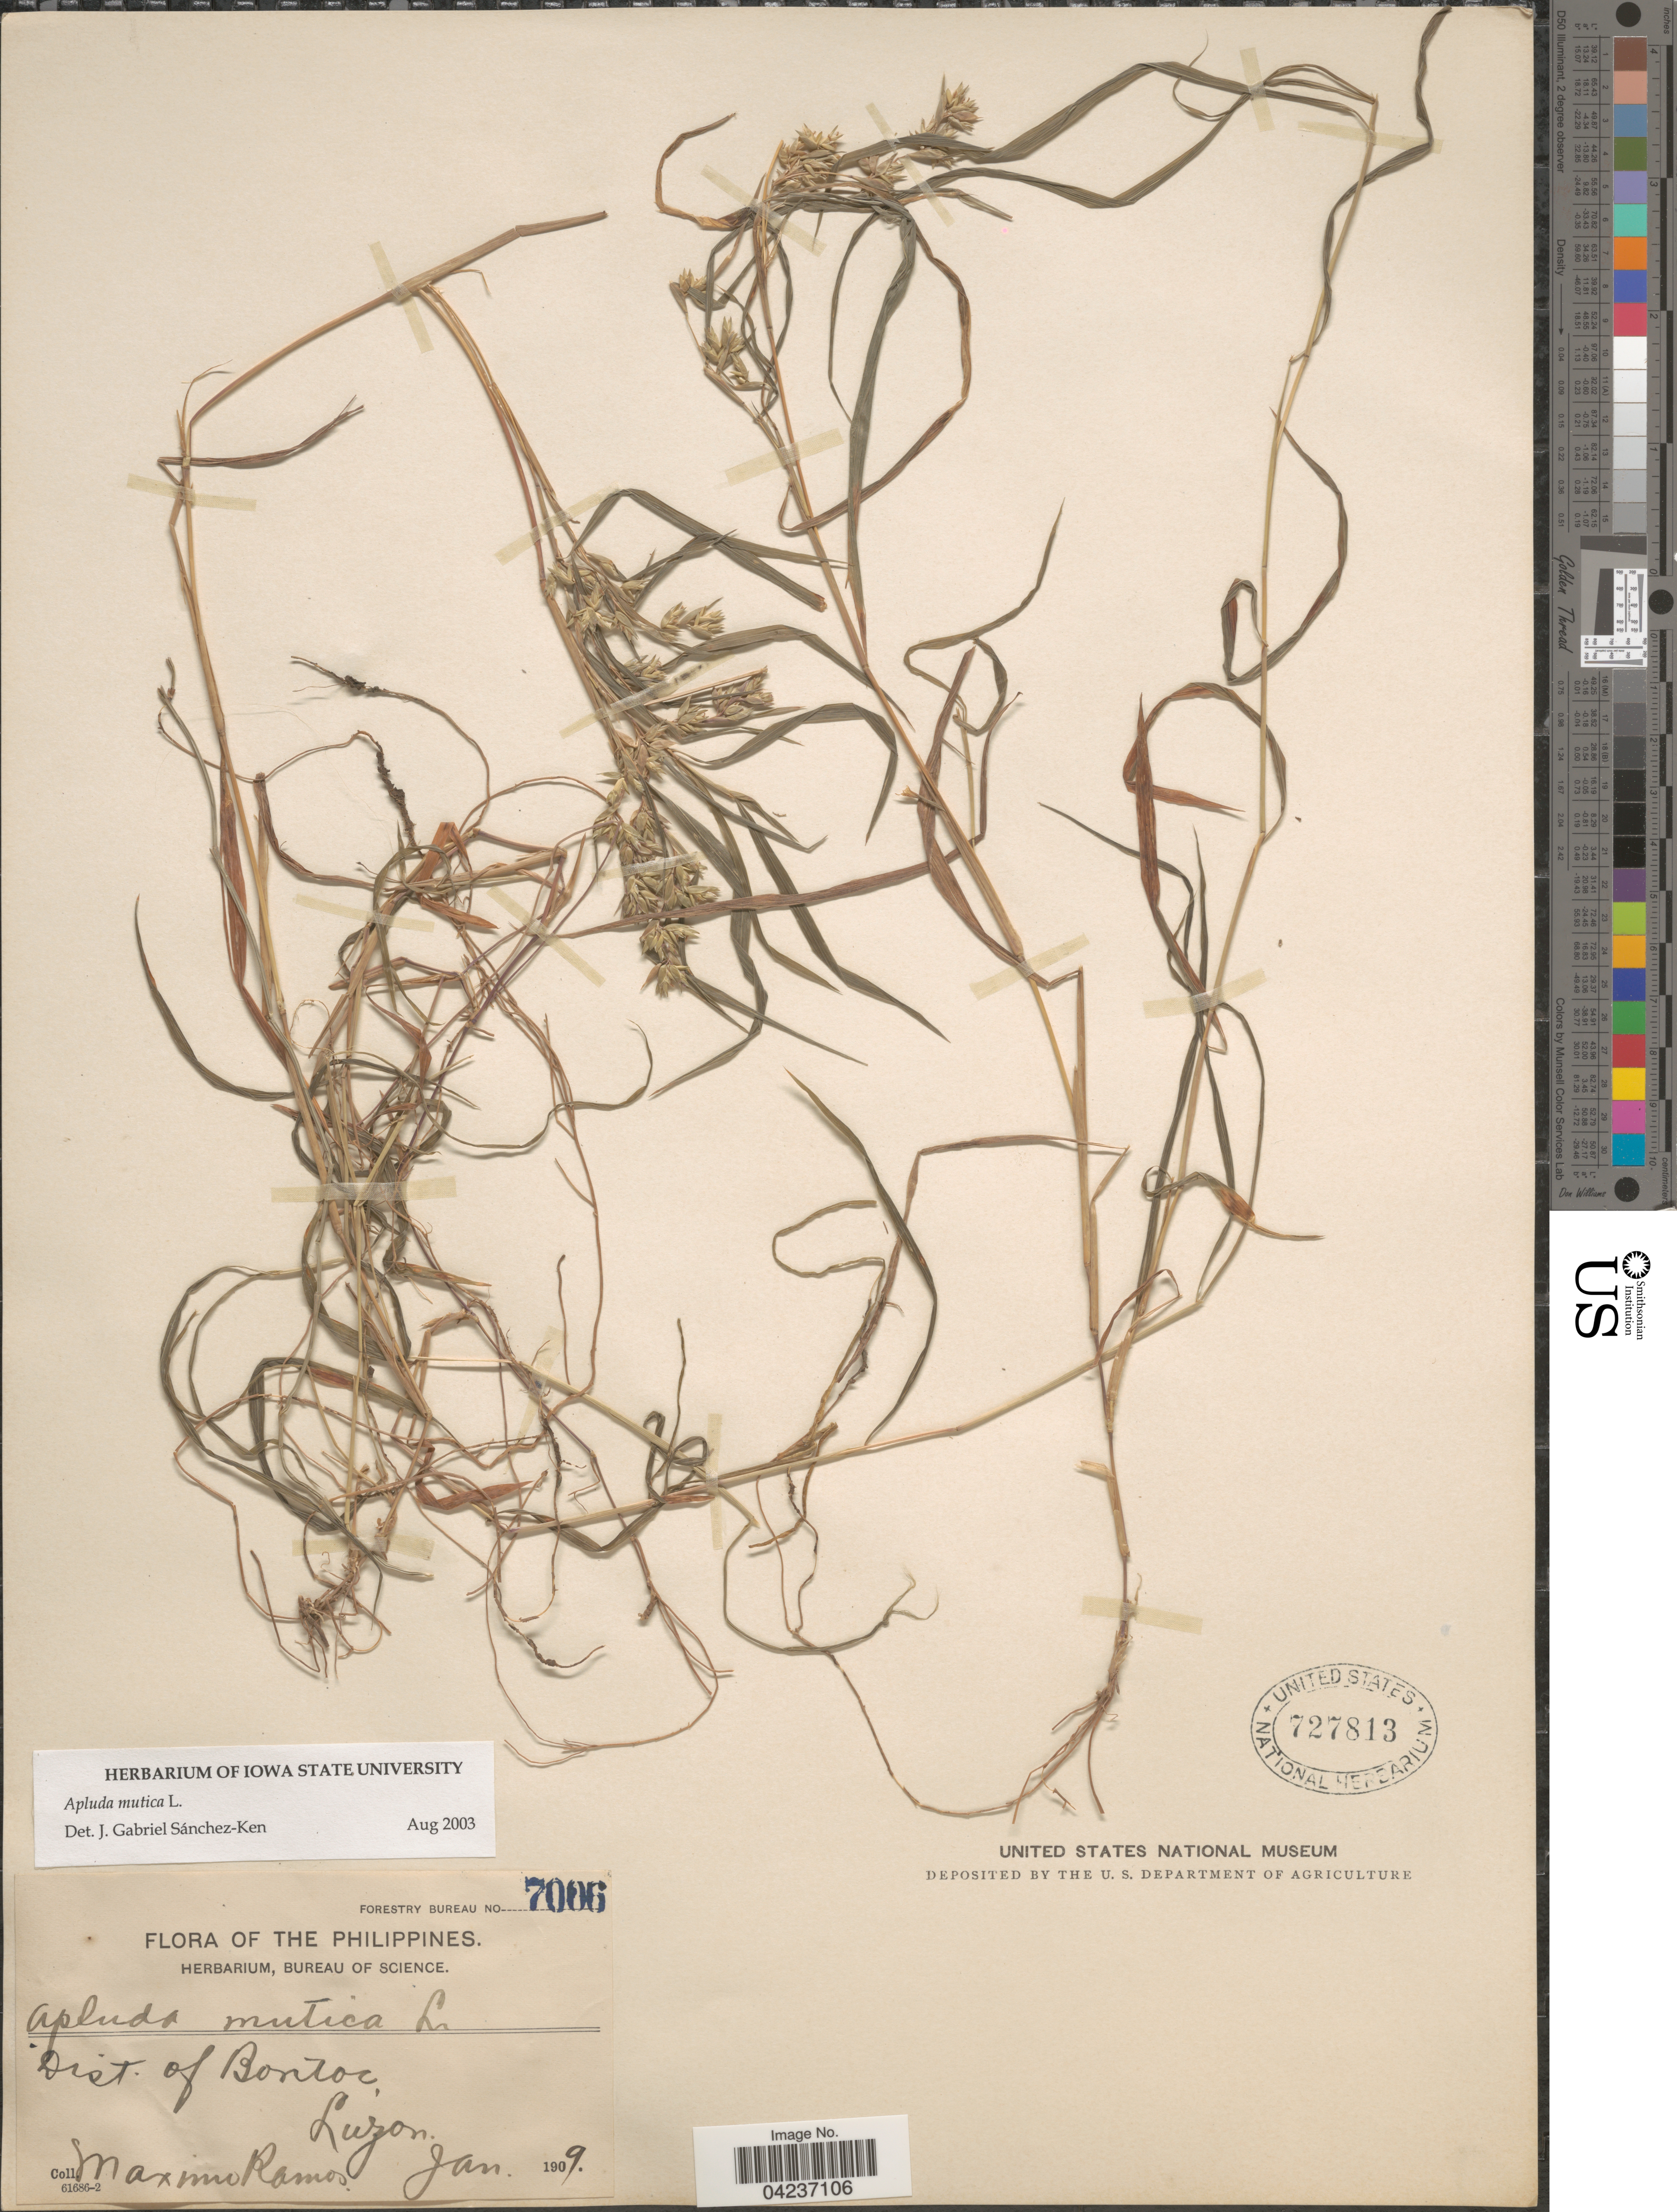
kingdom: Plantae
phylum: Tracheophyta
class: Liliopsida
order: Poales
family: Poaceae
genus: Apluda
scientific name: Apluda mutica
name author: L.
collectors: M. Ramos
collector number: Forestry Bureau 7006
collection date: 1909-01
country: Philippines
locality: Dist. of Bontoc, Luzon.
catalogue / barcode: US 727813